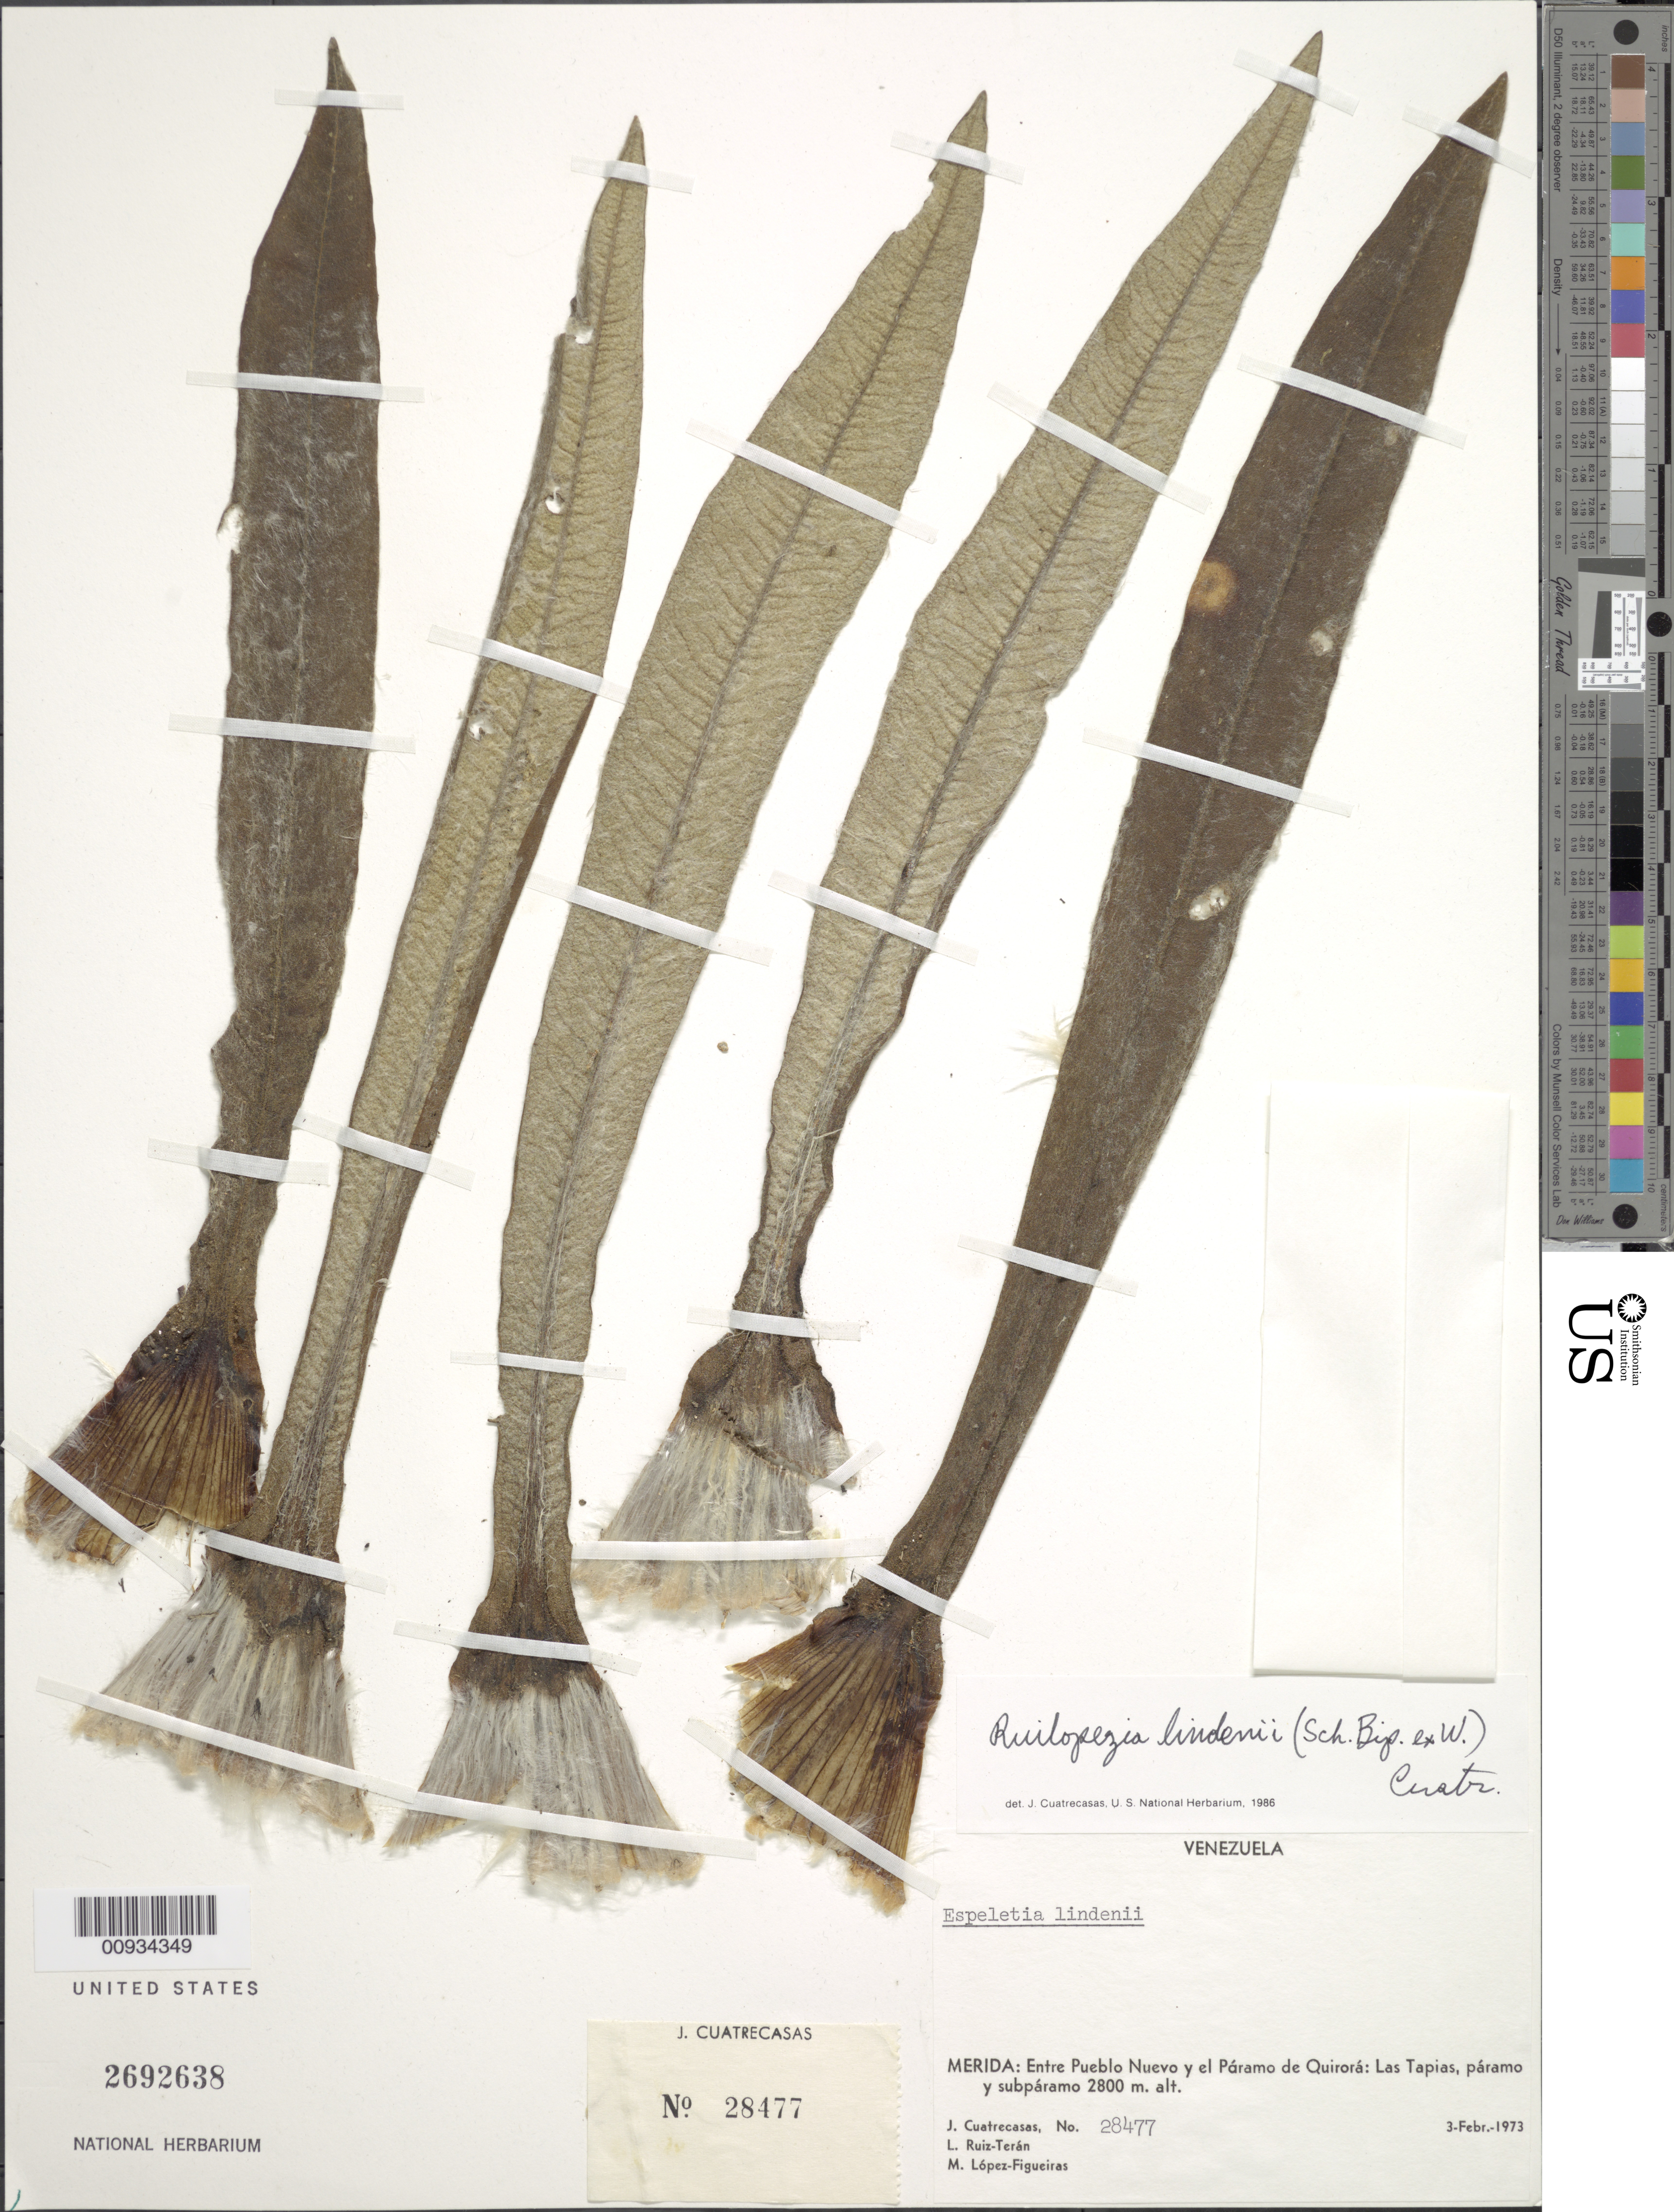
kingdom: Plantae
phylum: Tracheophyta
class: Magnoliopsida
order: Asterales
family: Asteraceae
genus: Ruilopezia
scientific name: Ruilopezia lindenii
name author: (Sch. Bip. ex Wedd.) Cuatrec.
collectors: J. Cuatrecasas, L. E. Ruíz-Terán & M. López Figueiras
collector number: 28477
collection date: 1973-02-03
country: Venezuela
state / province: Mérida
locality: Entre Pueblo Nuevo y el Paramo de Quirora, Las Tapias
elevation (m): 2800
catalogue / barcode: US 2692638